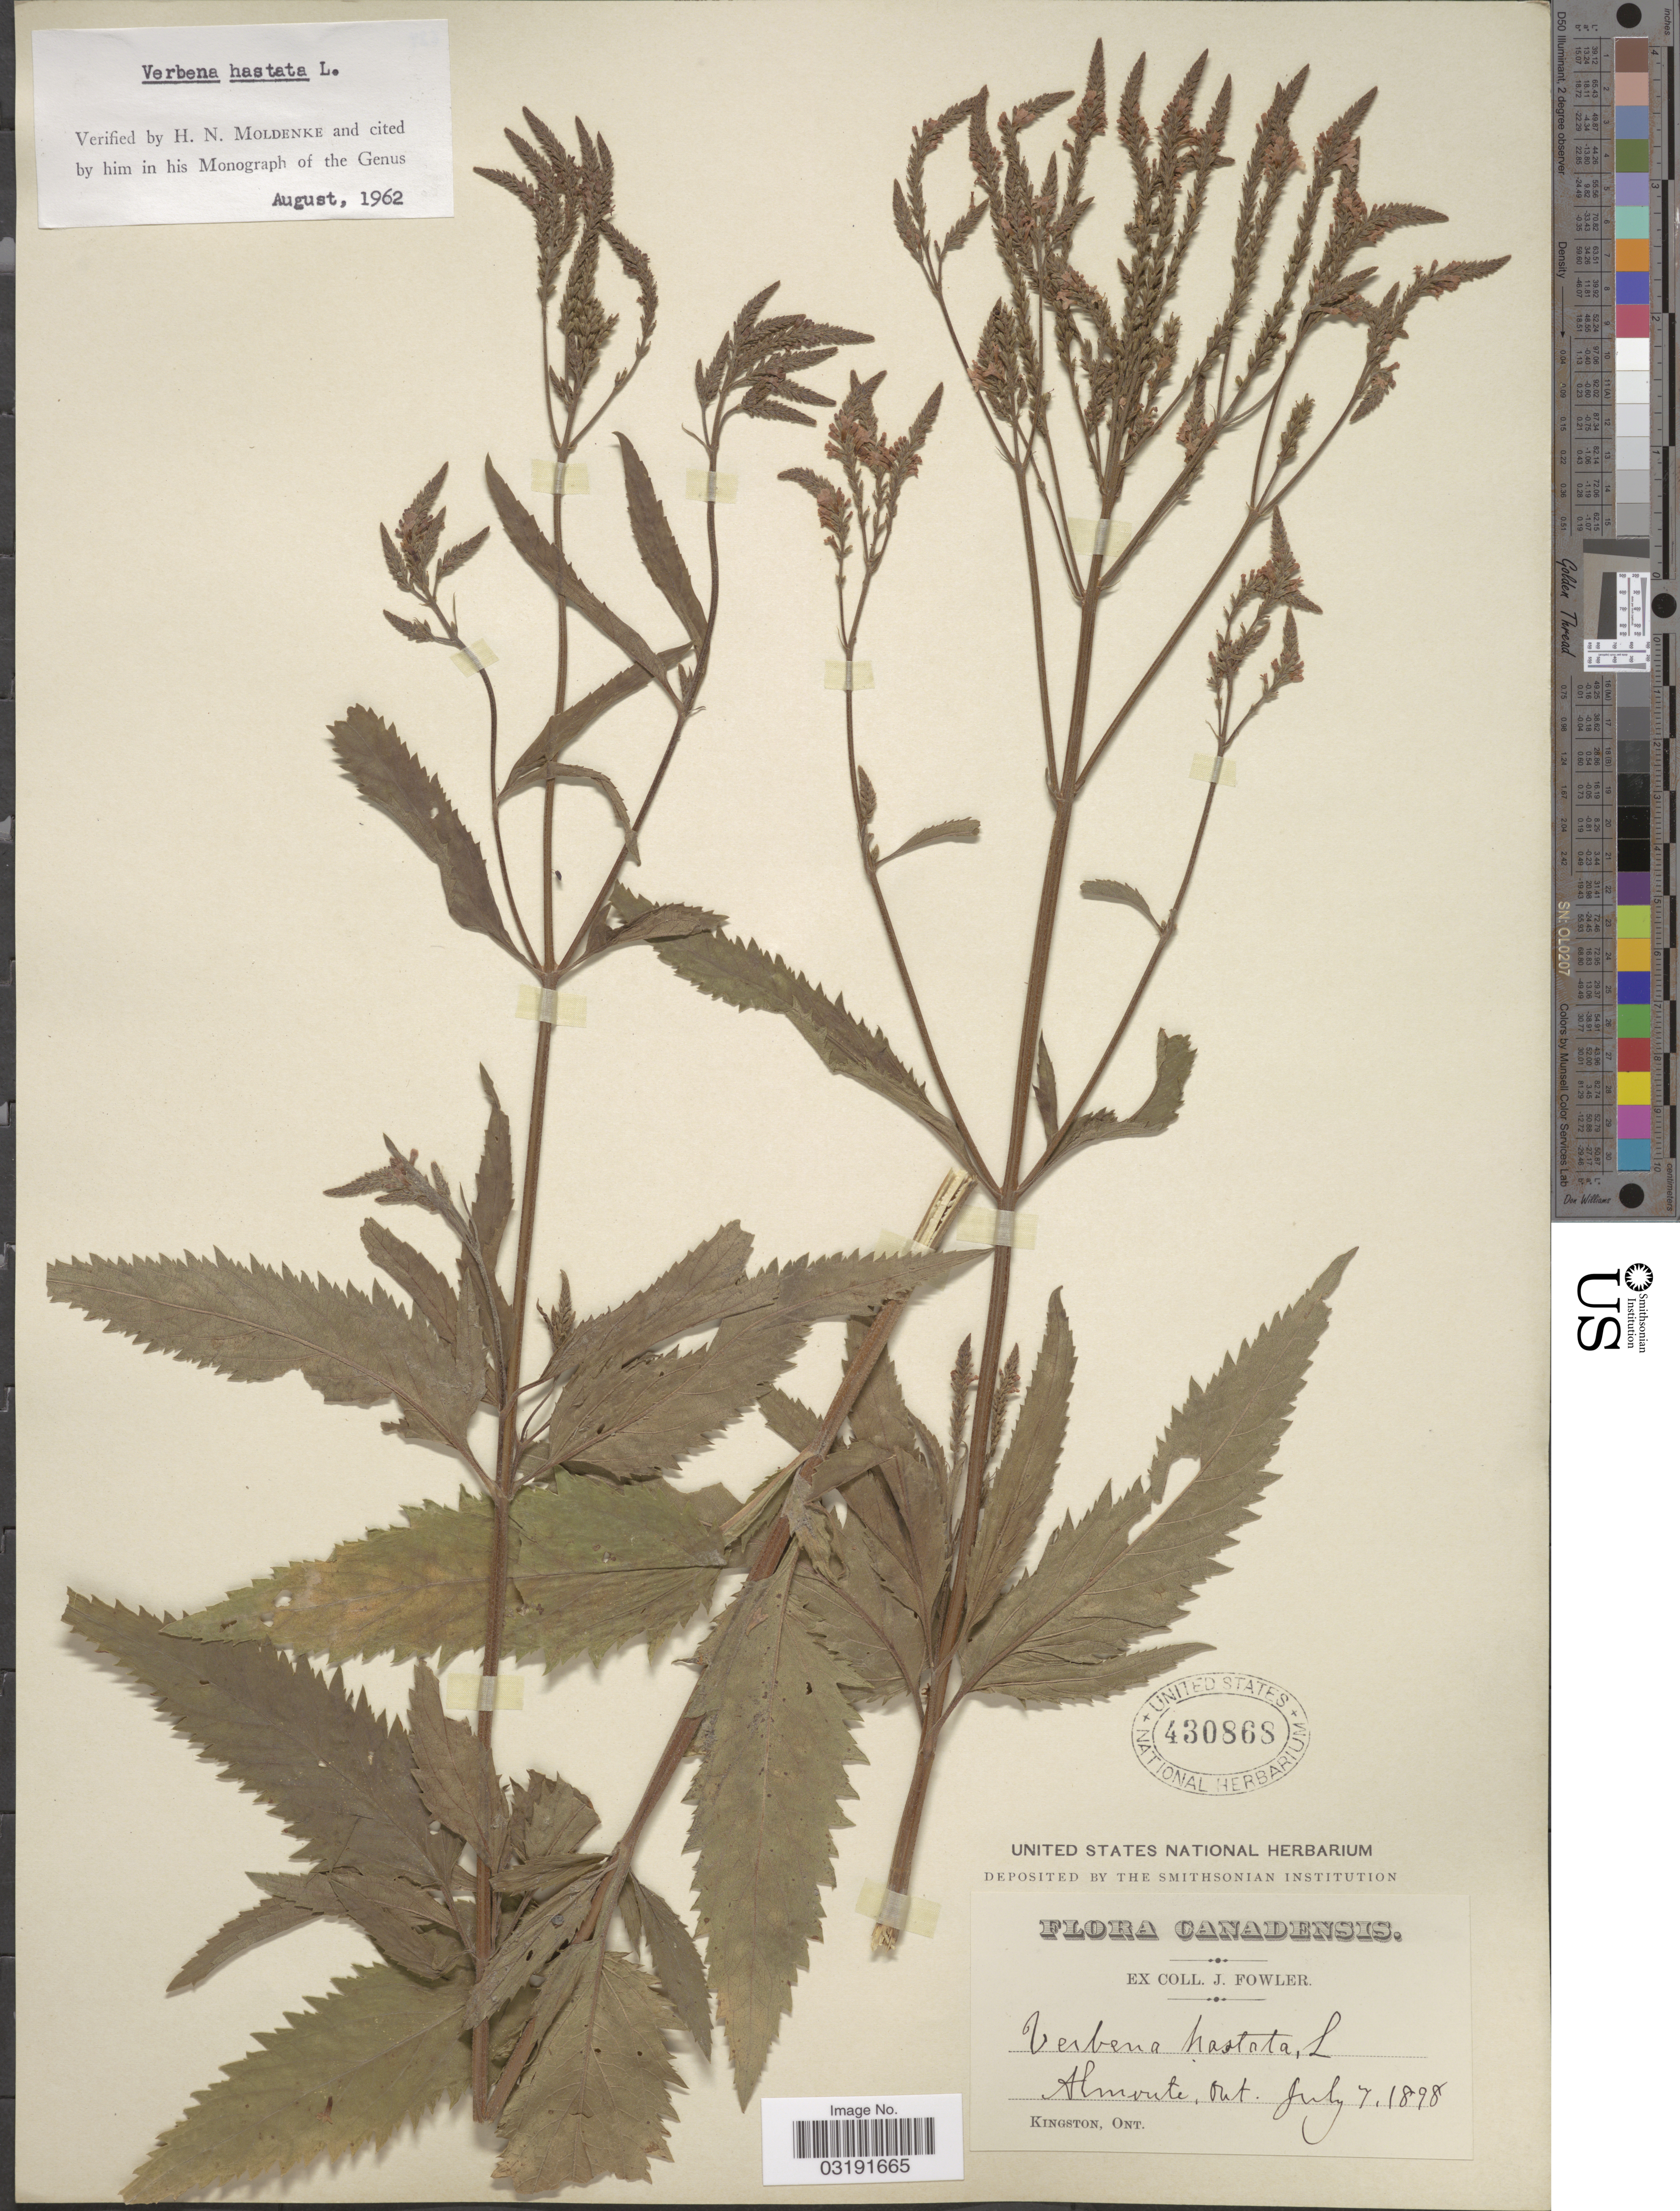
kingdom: Plantae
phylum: Tracheophyta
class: Magnoliopsida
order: Lamiales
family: Verbenaceae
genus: Verbena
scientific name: Verbena hastata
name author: L.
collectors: J. Fowler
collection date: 1898-07-07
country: Canada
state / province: Ontario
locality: Almonte.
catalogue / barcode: US 430868